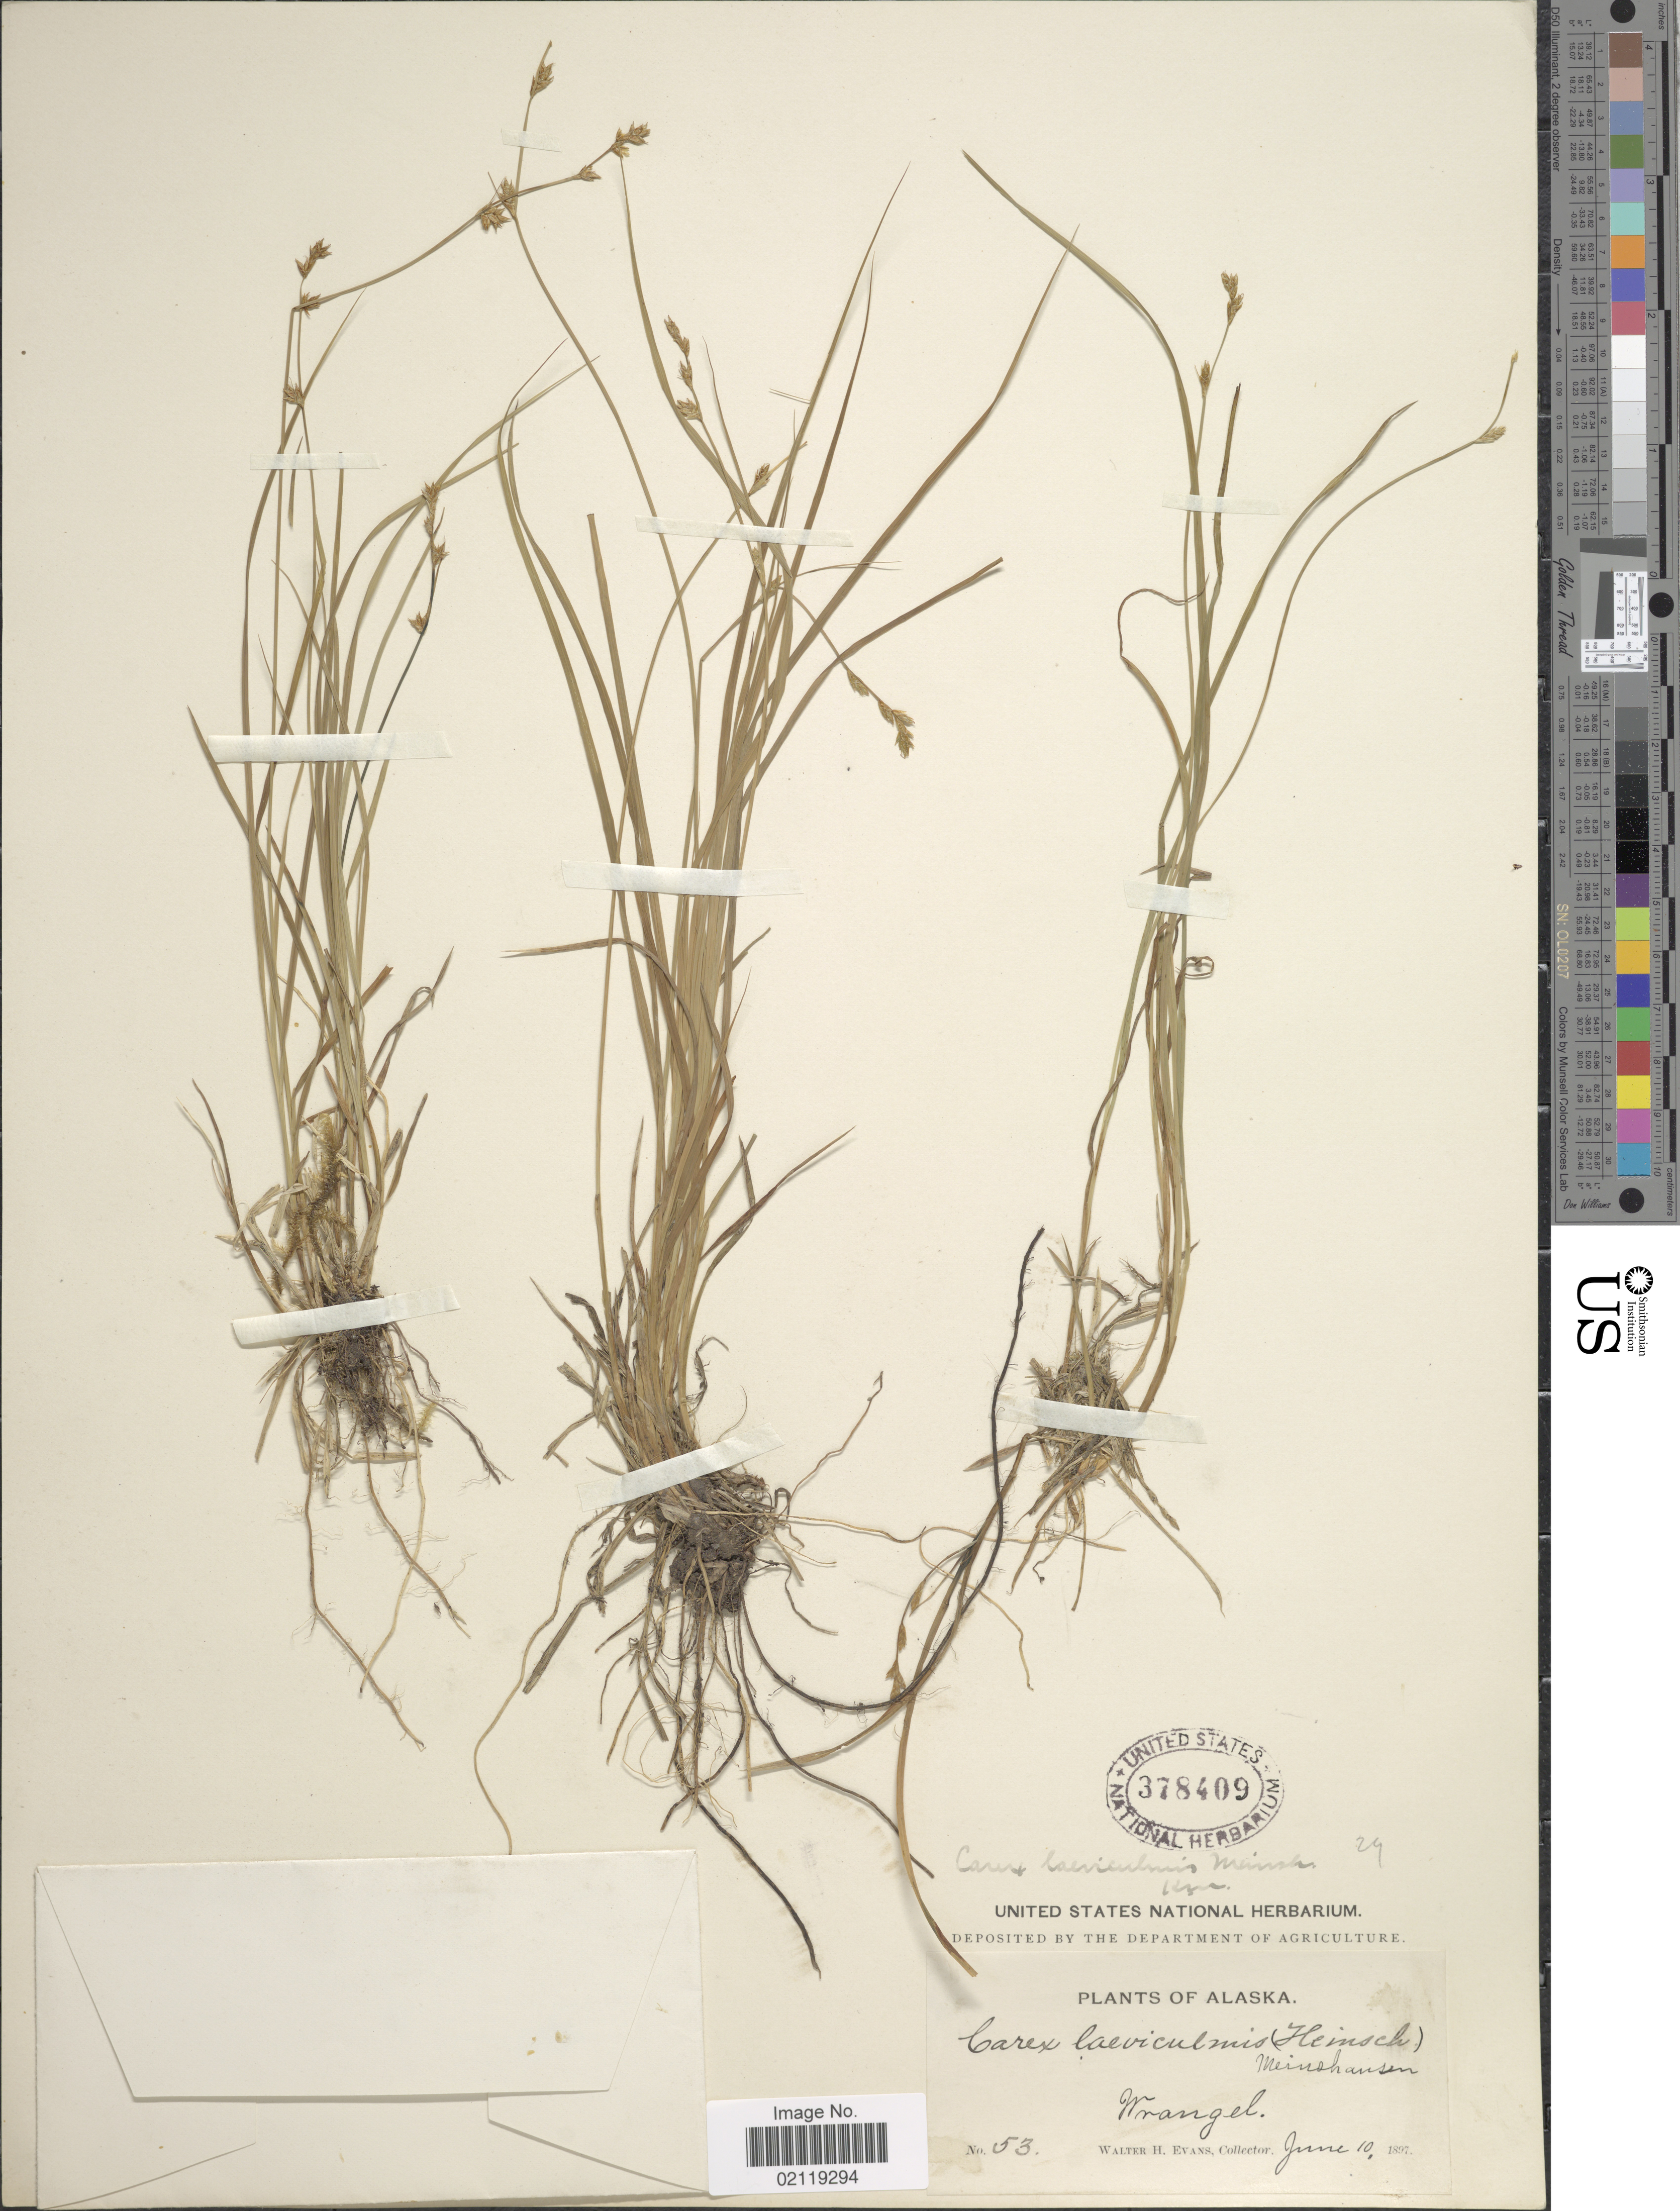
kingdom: Plantae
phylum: Tracheophyta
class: Liliopsida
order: Poales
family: Cyperaceae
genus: Carex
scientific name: Carex laeviculmis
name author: Meinsh.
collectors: W. H. Evans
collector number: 53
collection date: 1897-06-10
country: United States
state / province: Alaska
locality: Wrangell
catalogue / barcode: US 378409